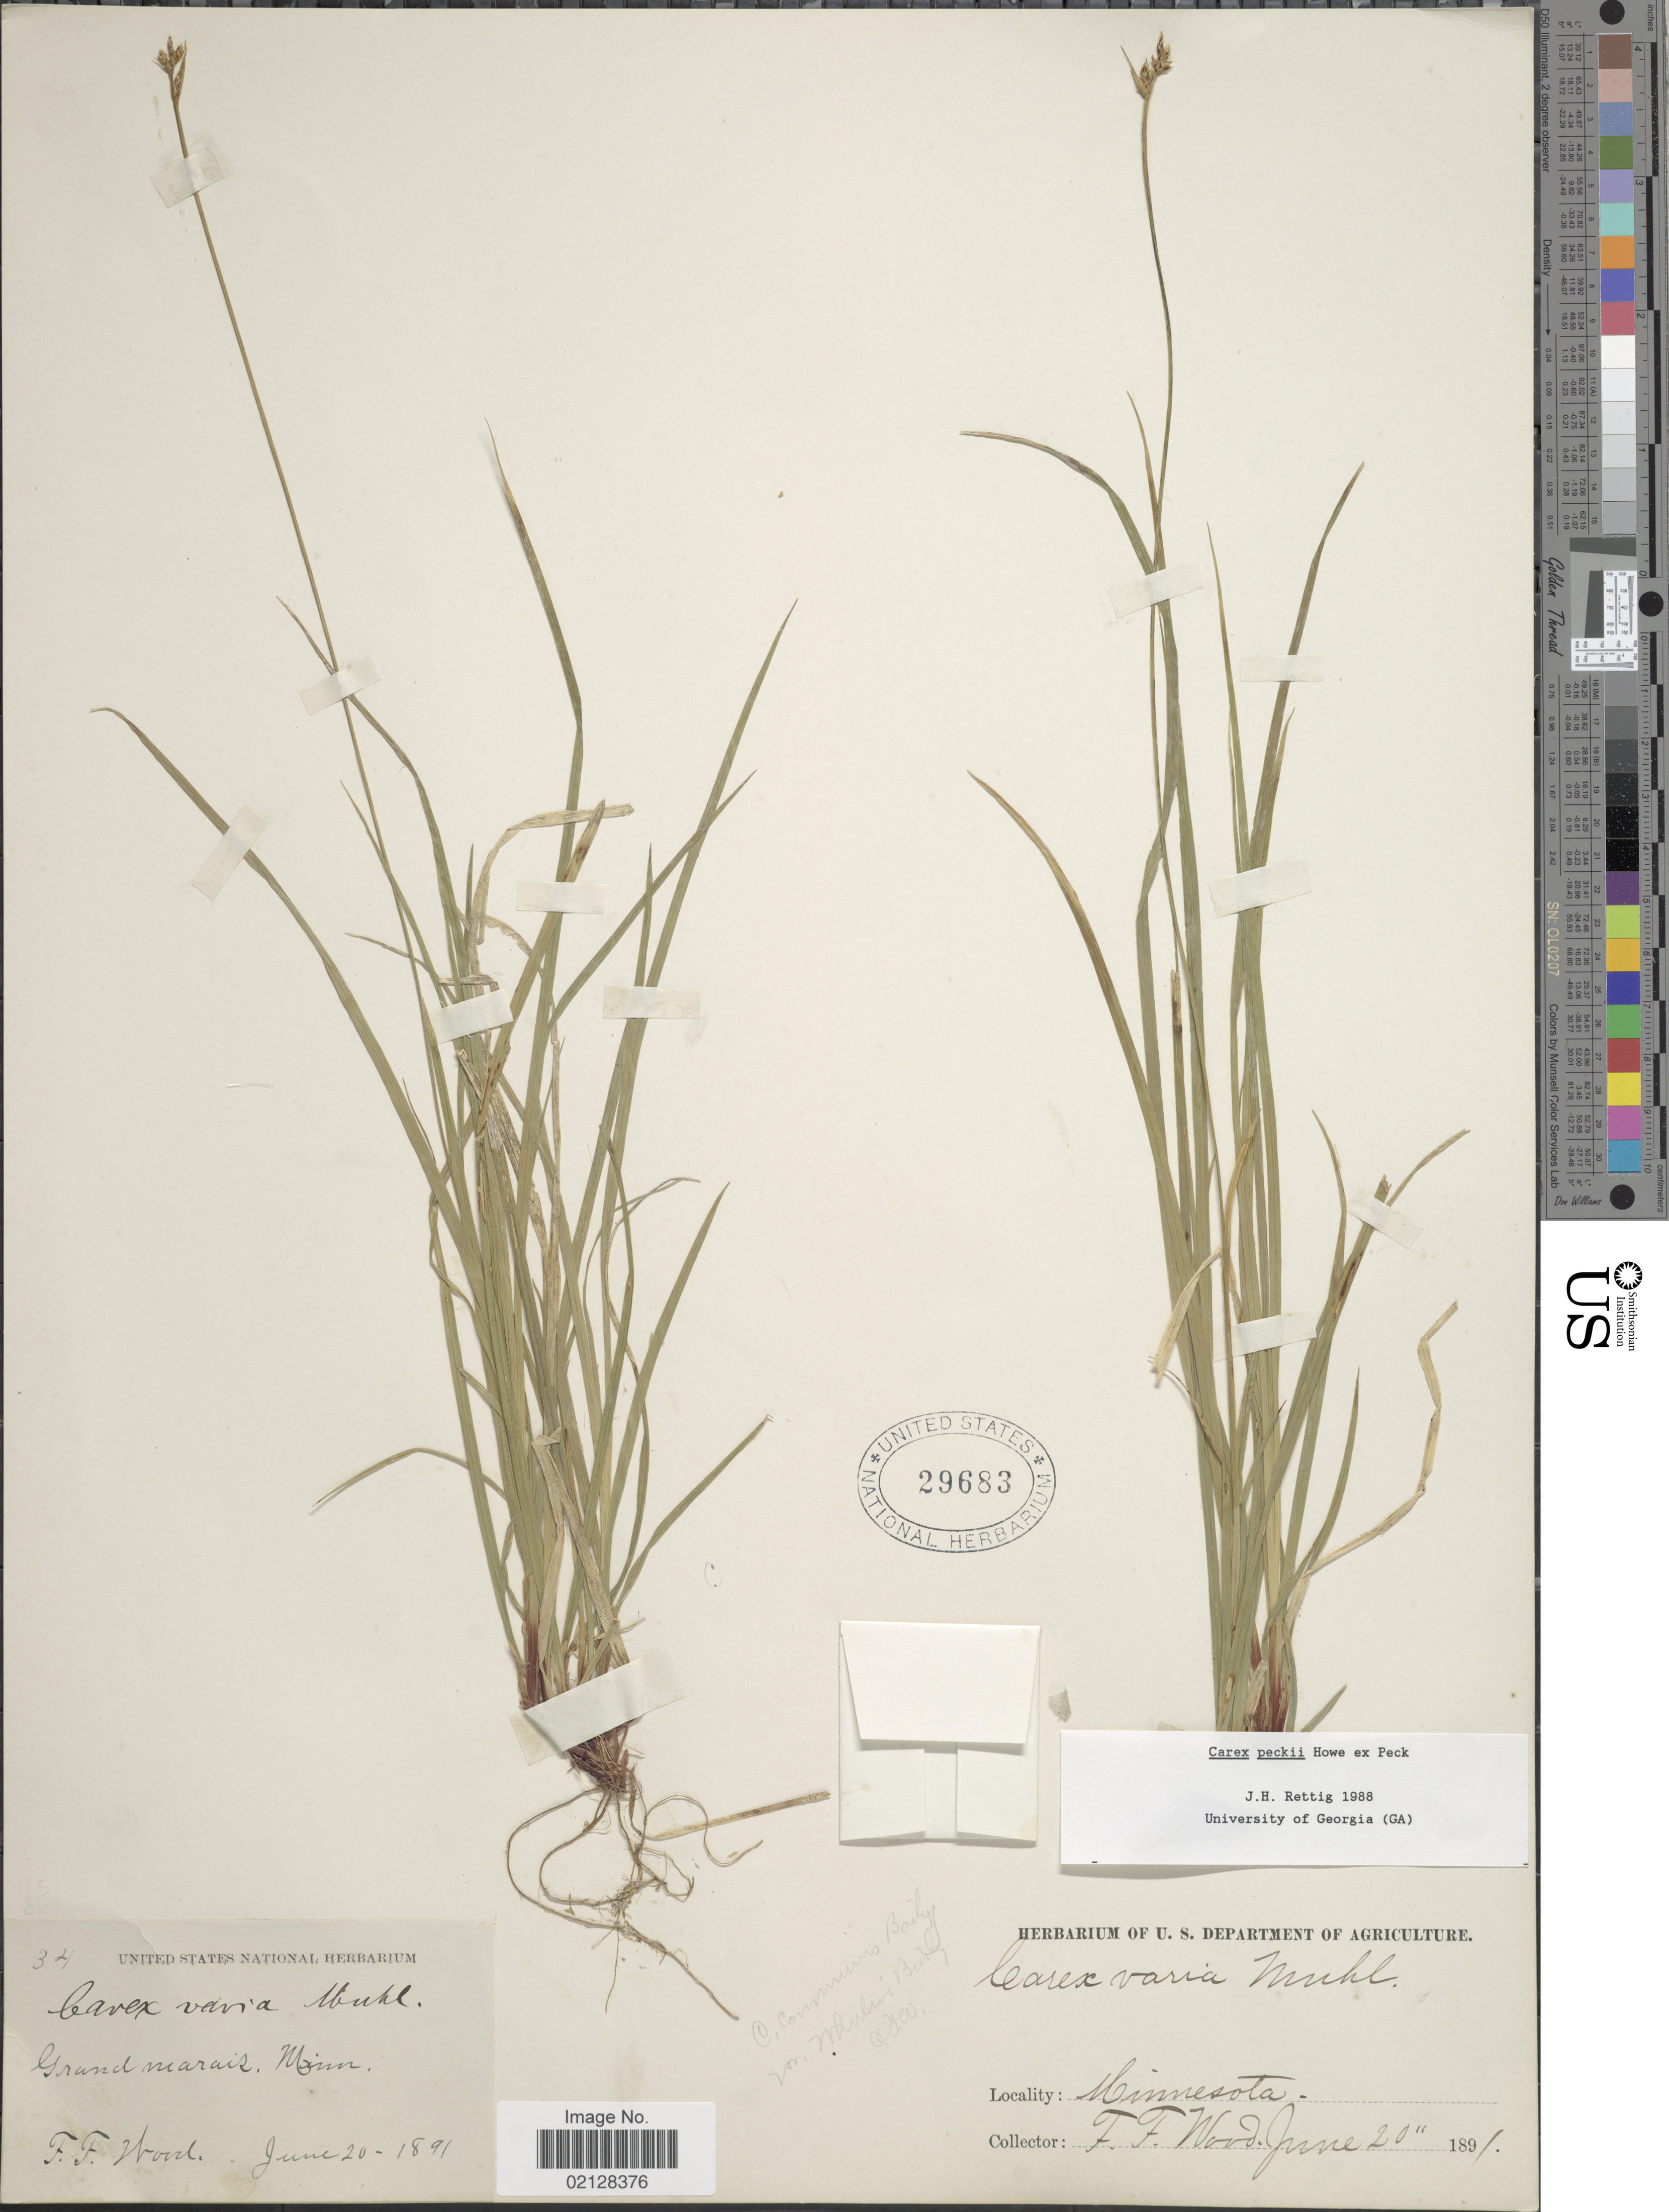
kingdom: Plantae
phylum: Tracheophyta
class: Liliopsida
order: Poales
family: Cyperaceae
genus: Carex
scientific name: Carex peckii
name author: Howe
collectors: F. Wood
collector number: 34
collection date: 1891-06-20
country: United States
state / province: Minnesota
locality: Grand Marais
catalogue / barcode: US 29683